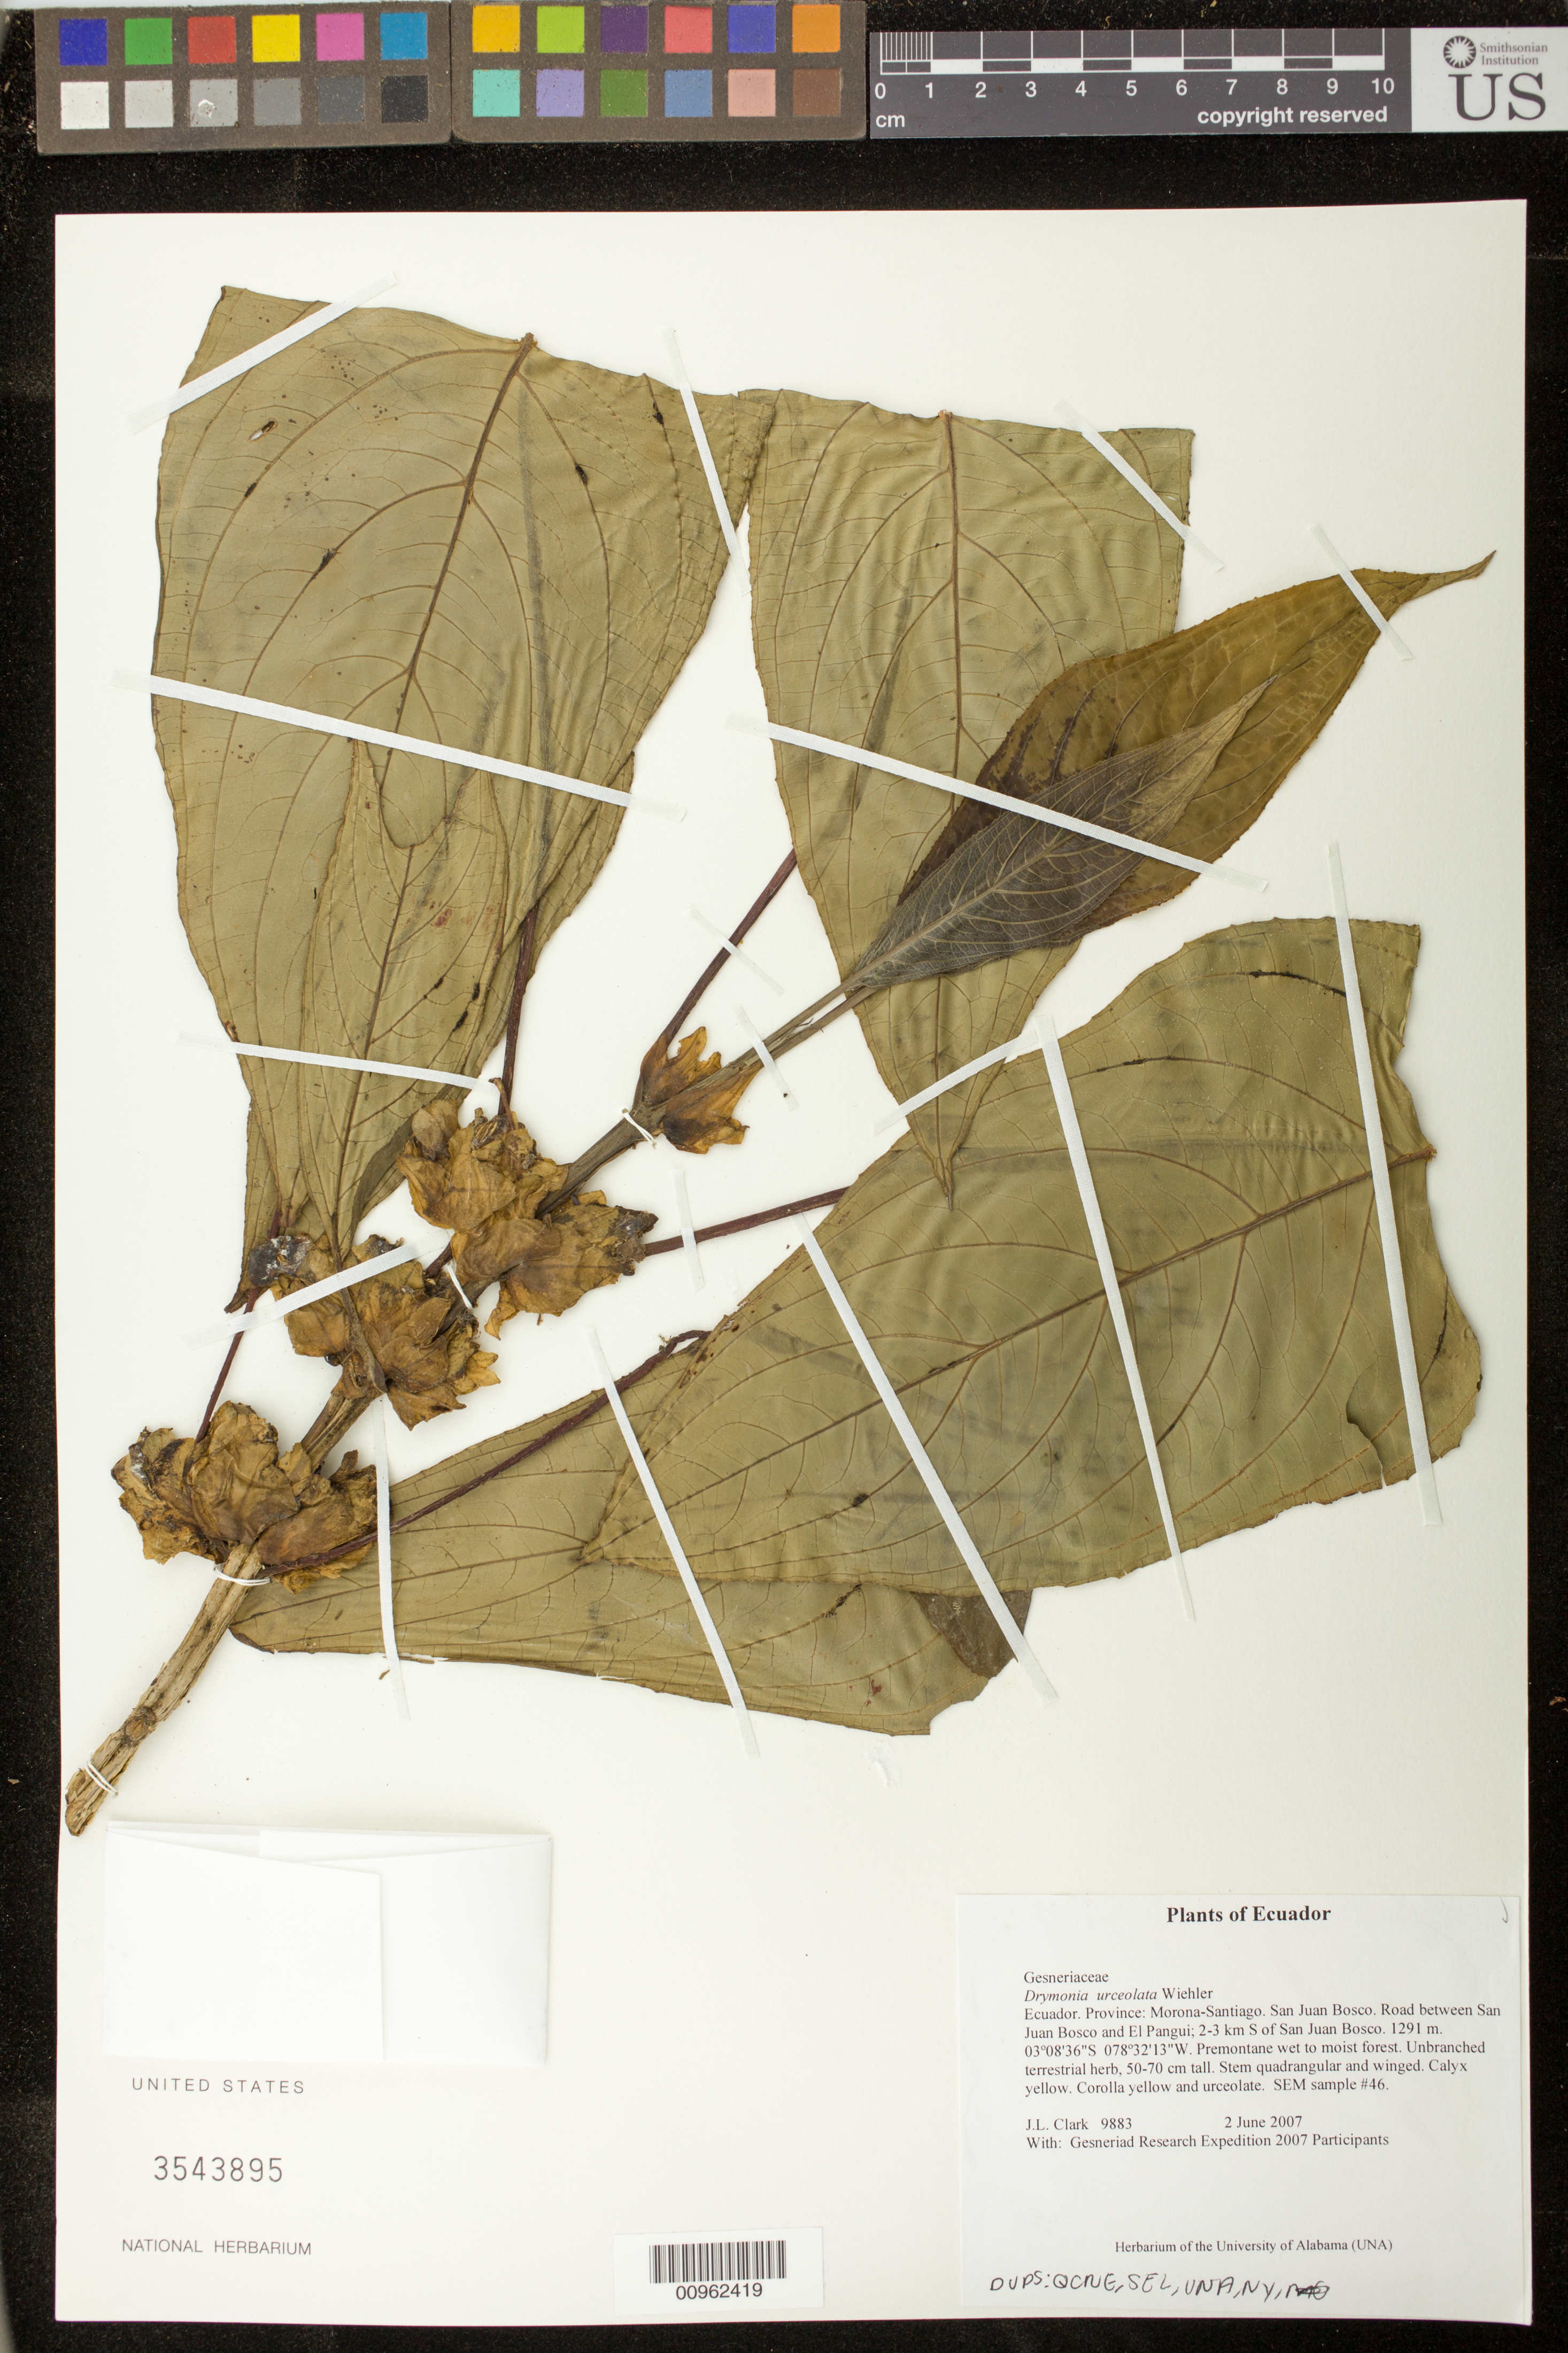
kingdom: Plantae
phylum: Tracheophyta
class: Magnoliopsida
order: Lamiales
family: Gesneriaceae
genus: Drymonia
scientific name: Drymonia urceolata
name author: Wiehler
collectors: J. L. Clark & Gesneriad Research Expedition 2007 Participants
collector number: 9883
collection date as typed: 02 Jun 2007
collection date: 2007-06-02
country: Ecuador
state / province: Morona-Santiago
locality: San Juan Bosco. Road between San Juan Bosco and El Pangui; 2-3 km S of San Juan Bosco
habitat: Premontane wet to moist forest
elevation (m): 1291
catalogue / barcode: US 3543895